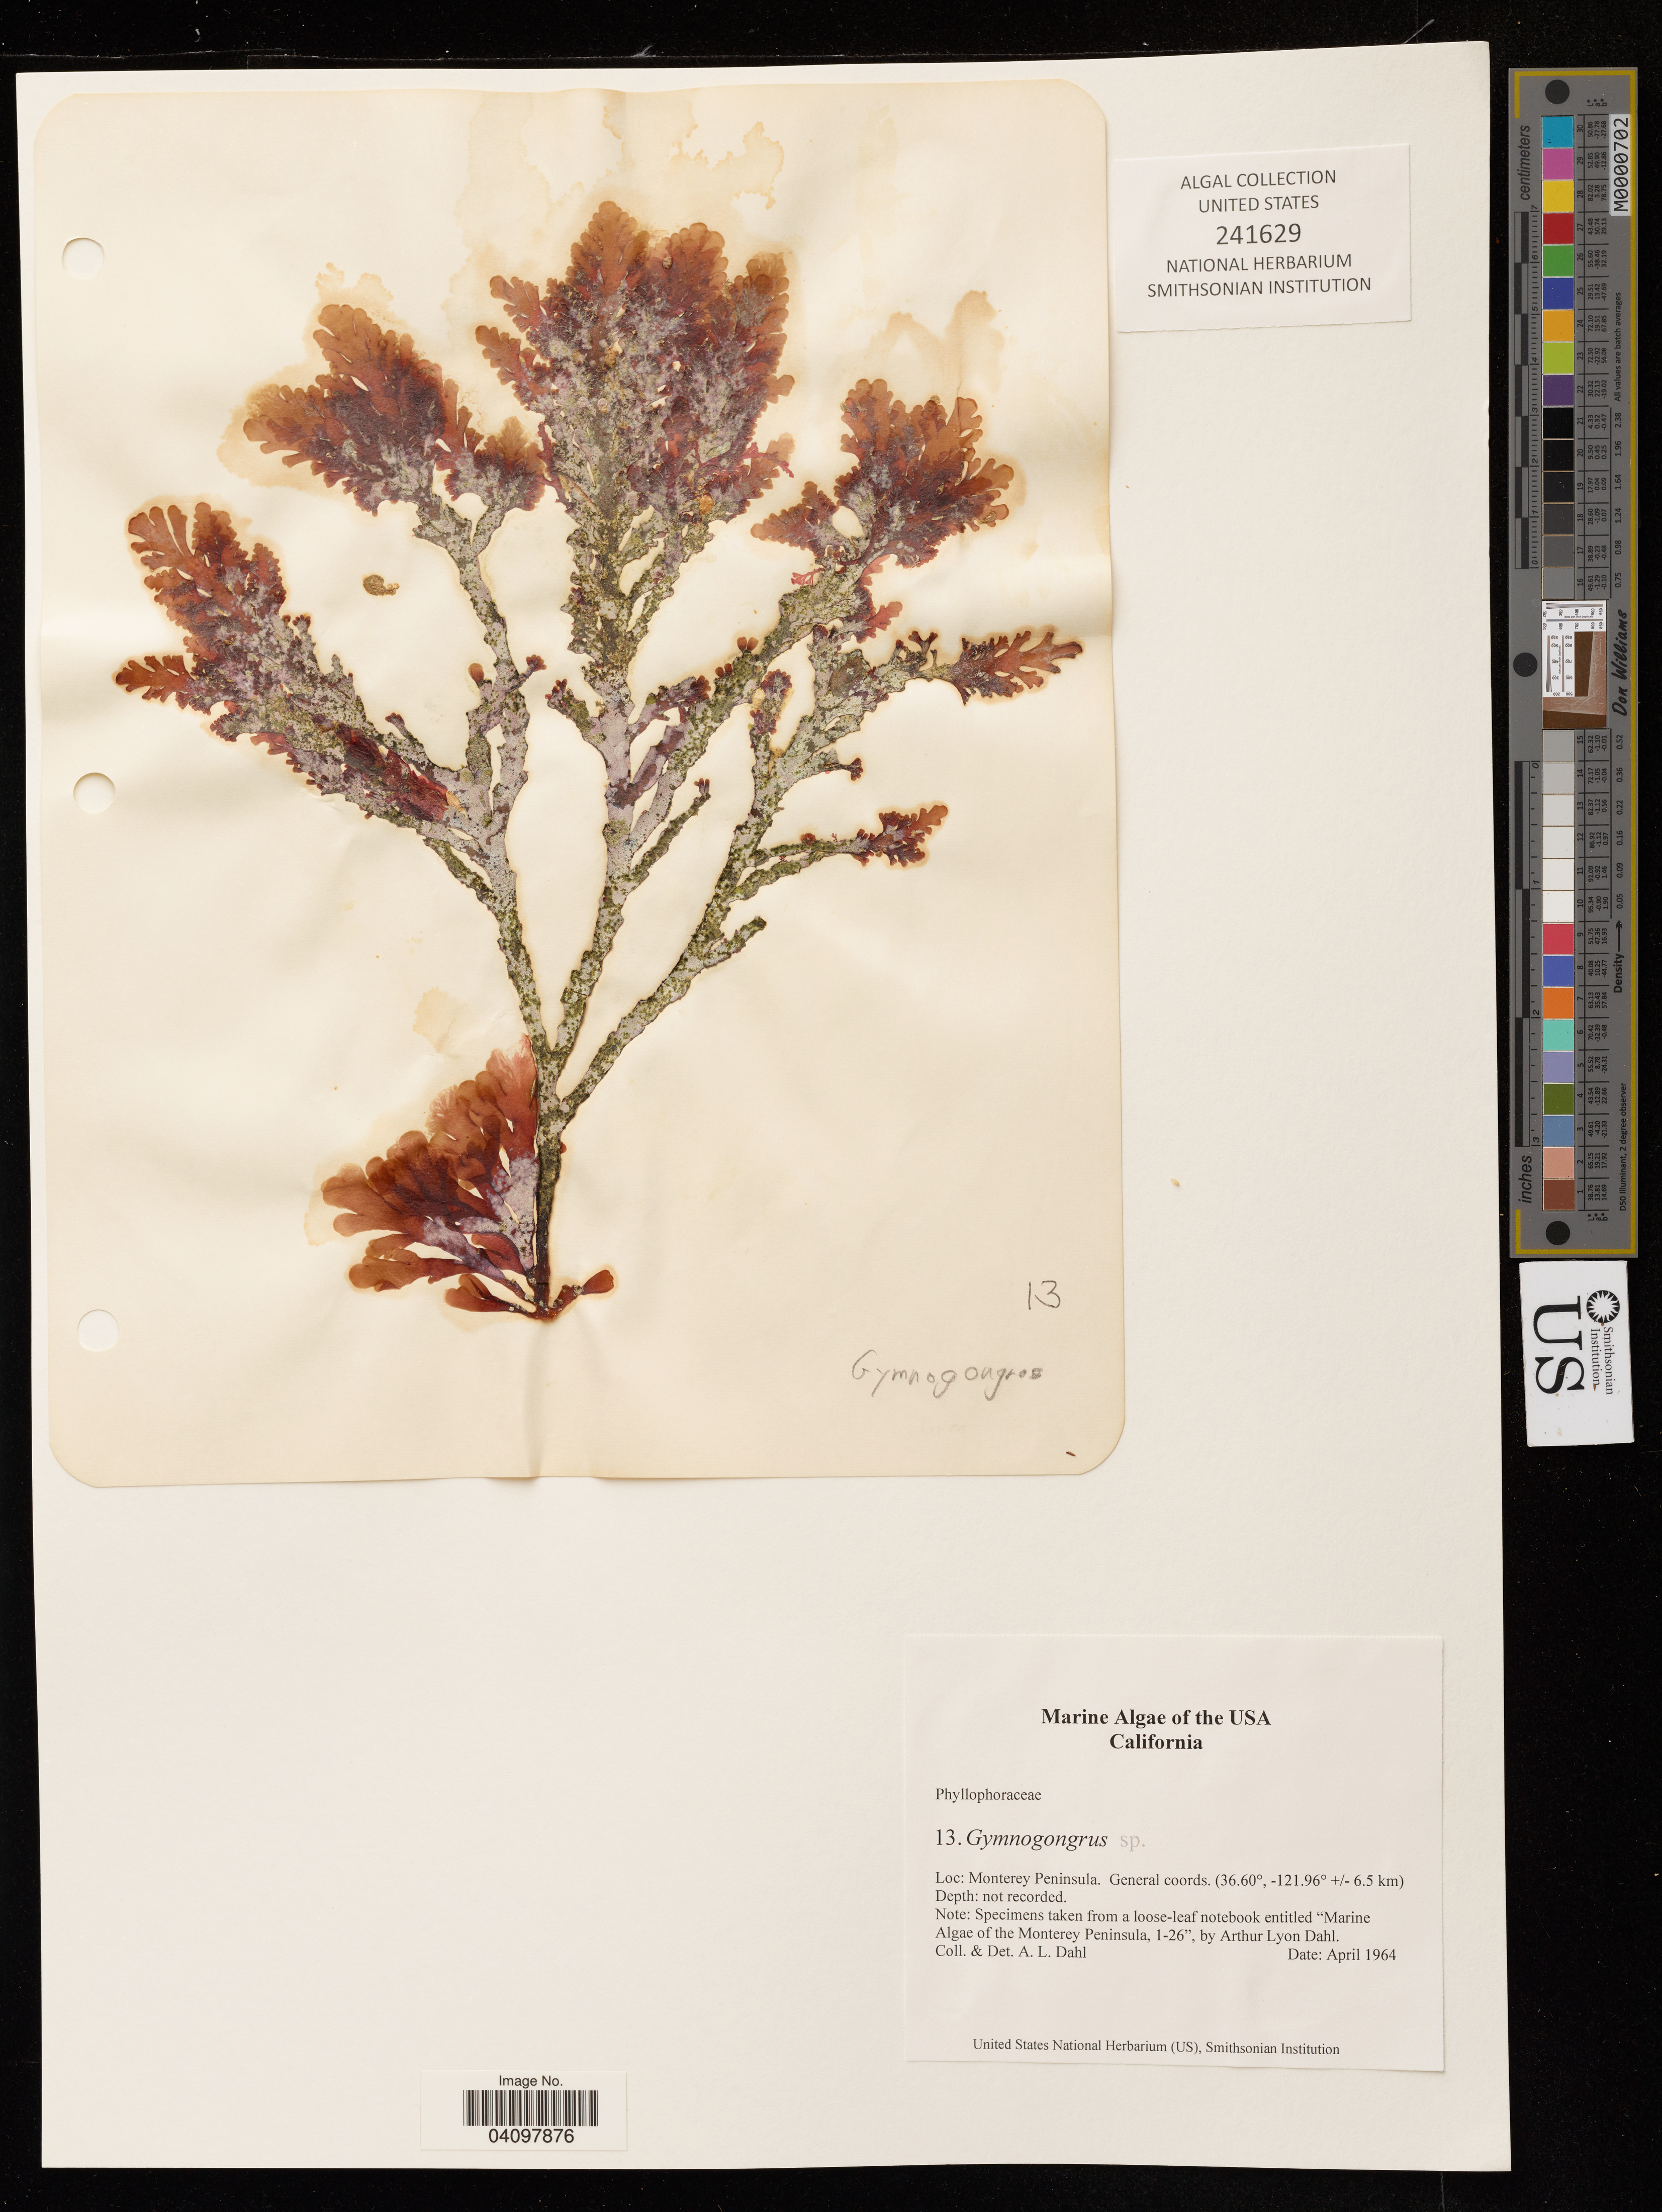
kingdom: Plantae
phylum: Rhodophyta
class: Florideophyceae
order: Gigartinales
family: Phyllophoraceae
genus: Gymnogongrus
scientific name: Gymnogongrus sp.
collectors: A. Dahl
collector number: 13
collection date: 1964-04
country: United States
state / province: California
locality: Monterey Peninsula. +/- 6.5 km.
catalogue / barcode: US 241629